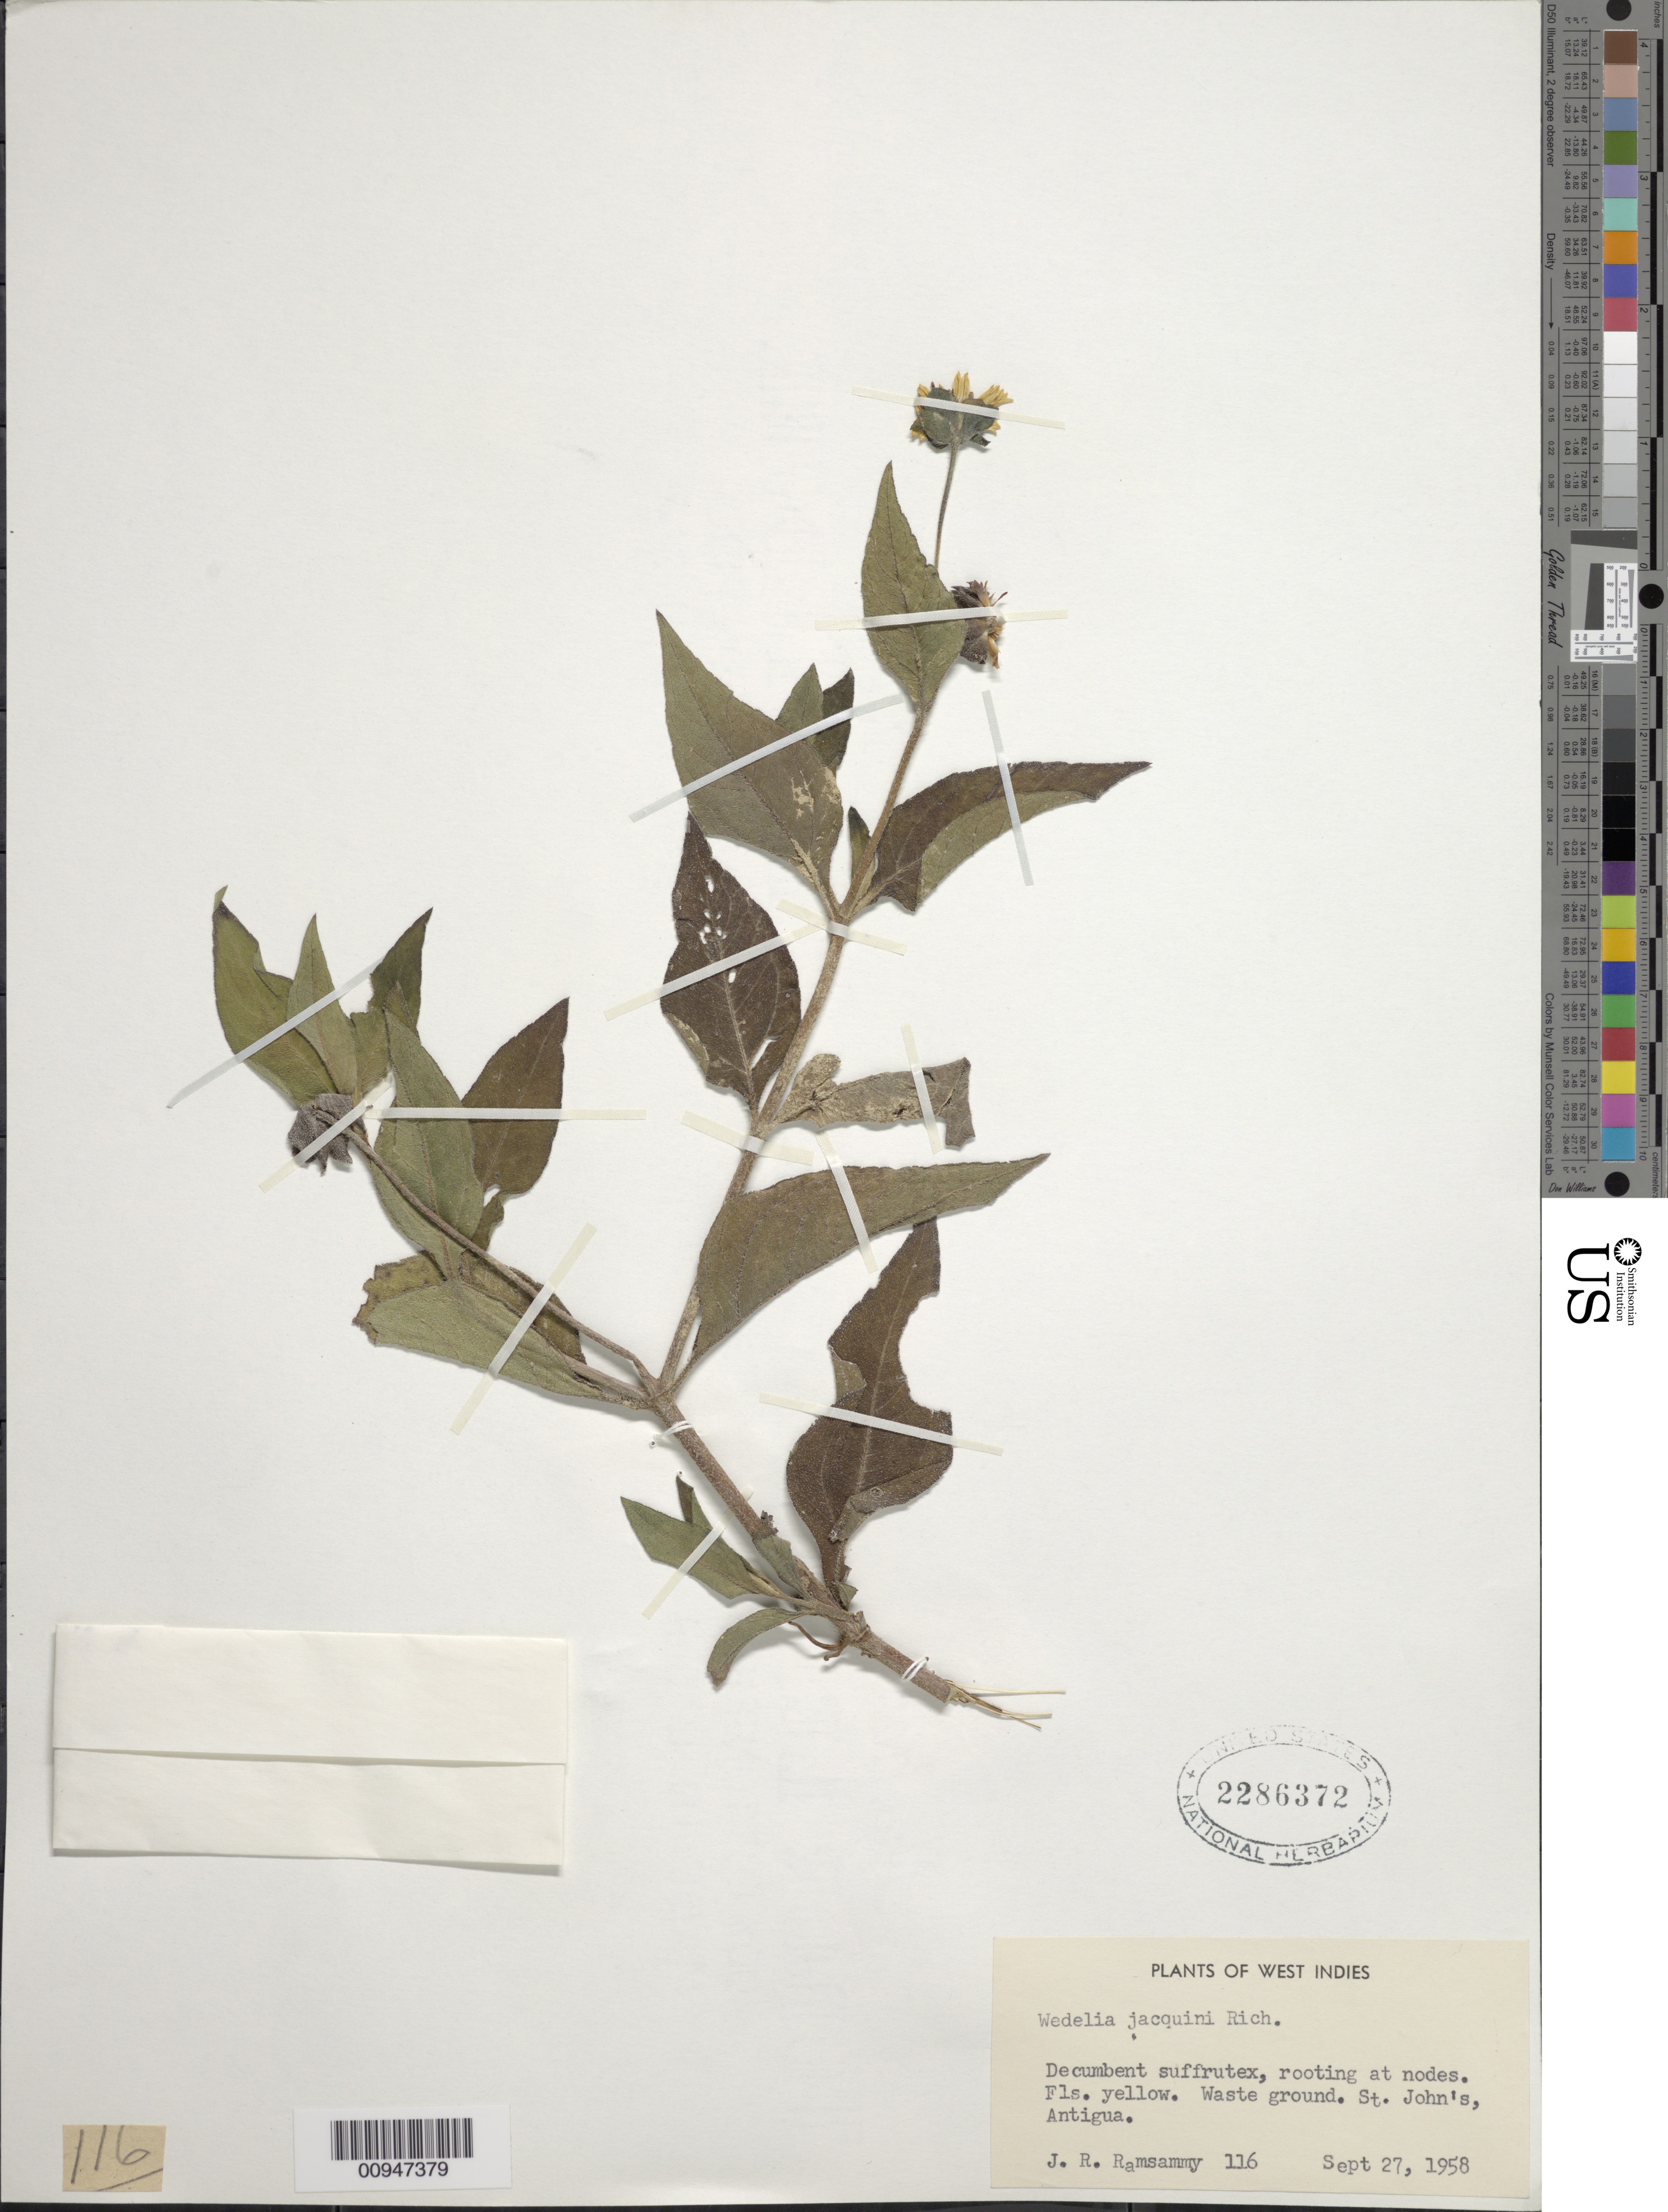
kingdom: Plantae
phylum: Tracheophyta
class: Magnoliopsida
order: Asterales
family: Asteraceae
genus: Wedelia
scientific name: Wedelia calycina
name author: Rich.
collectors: J. Ramsammy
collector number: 116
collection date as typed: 27 Sep 1958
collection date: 1958-09-27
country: Antigua and Barbuda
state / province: Saint John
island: Antigua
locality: St. John's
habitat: Waste ground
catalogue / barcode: US 2286372